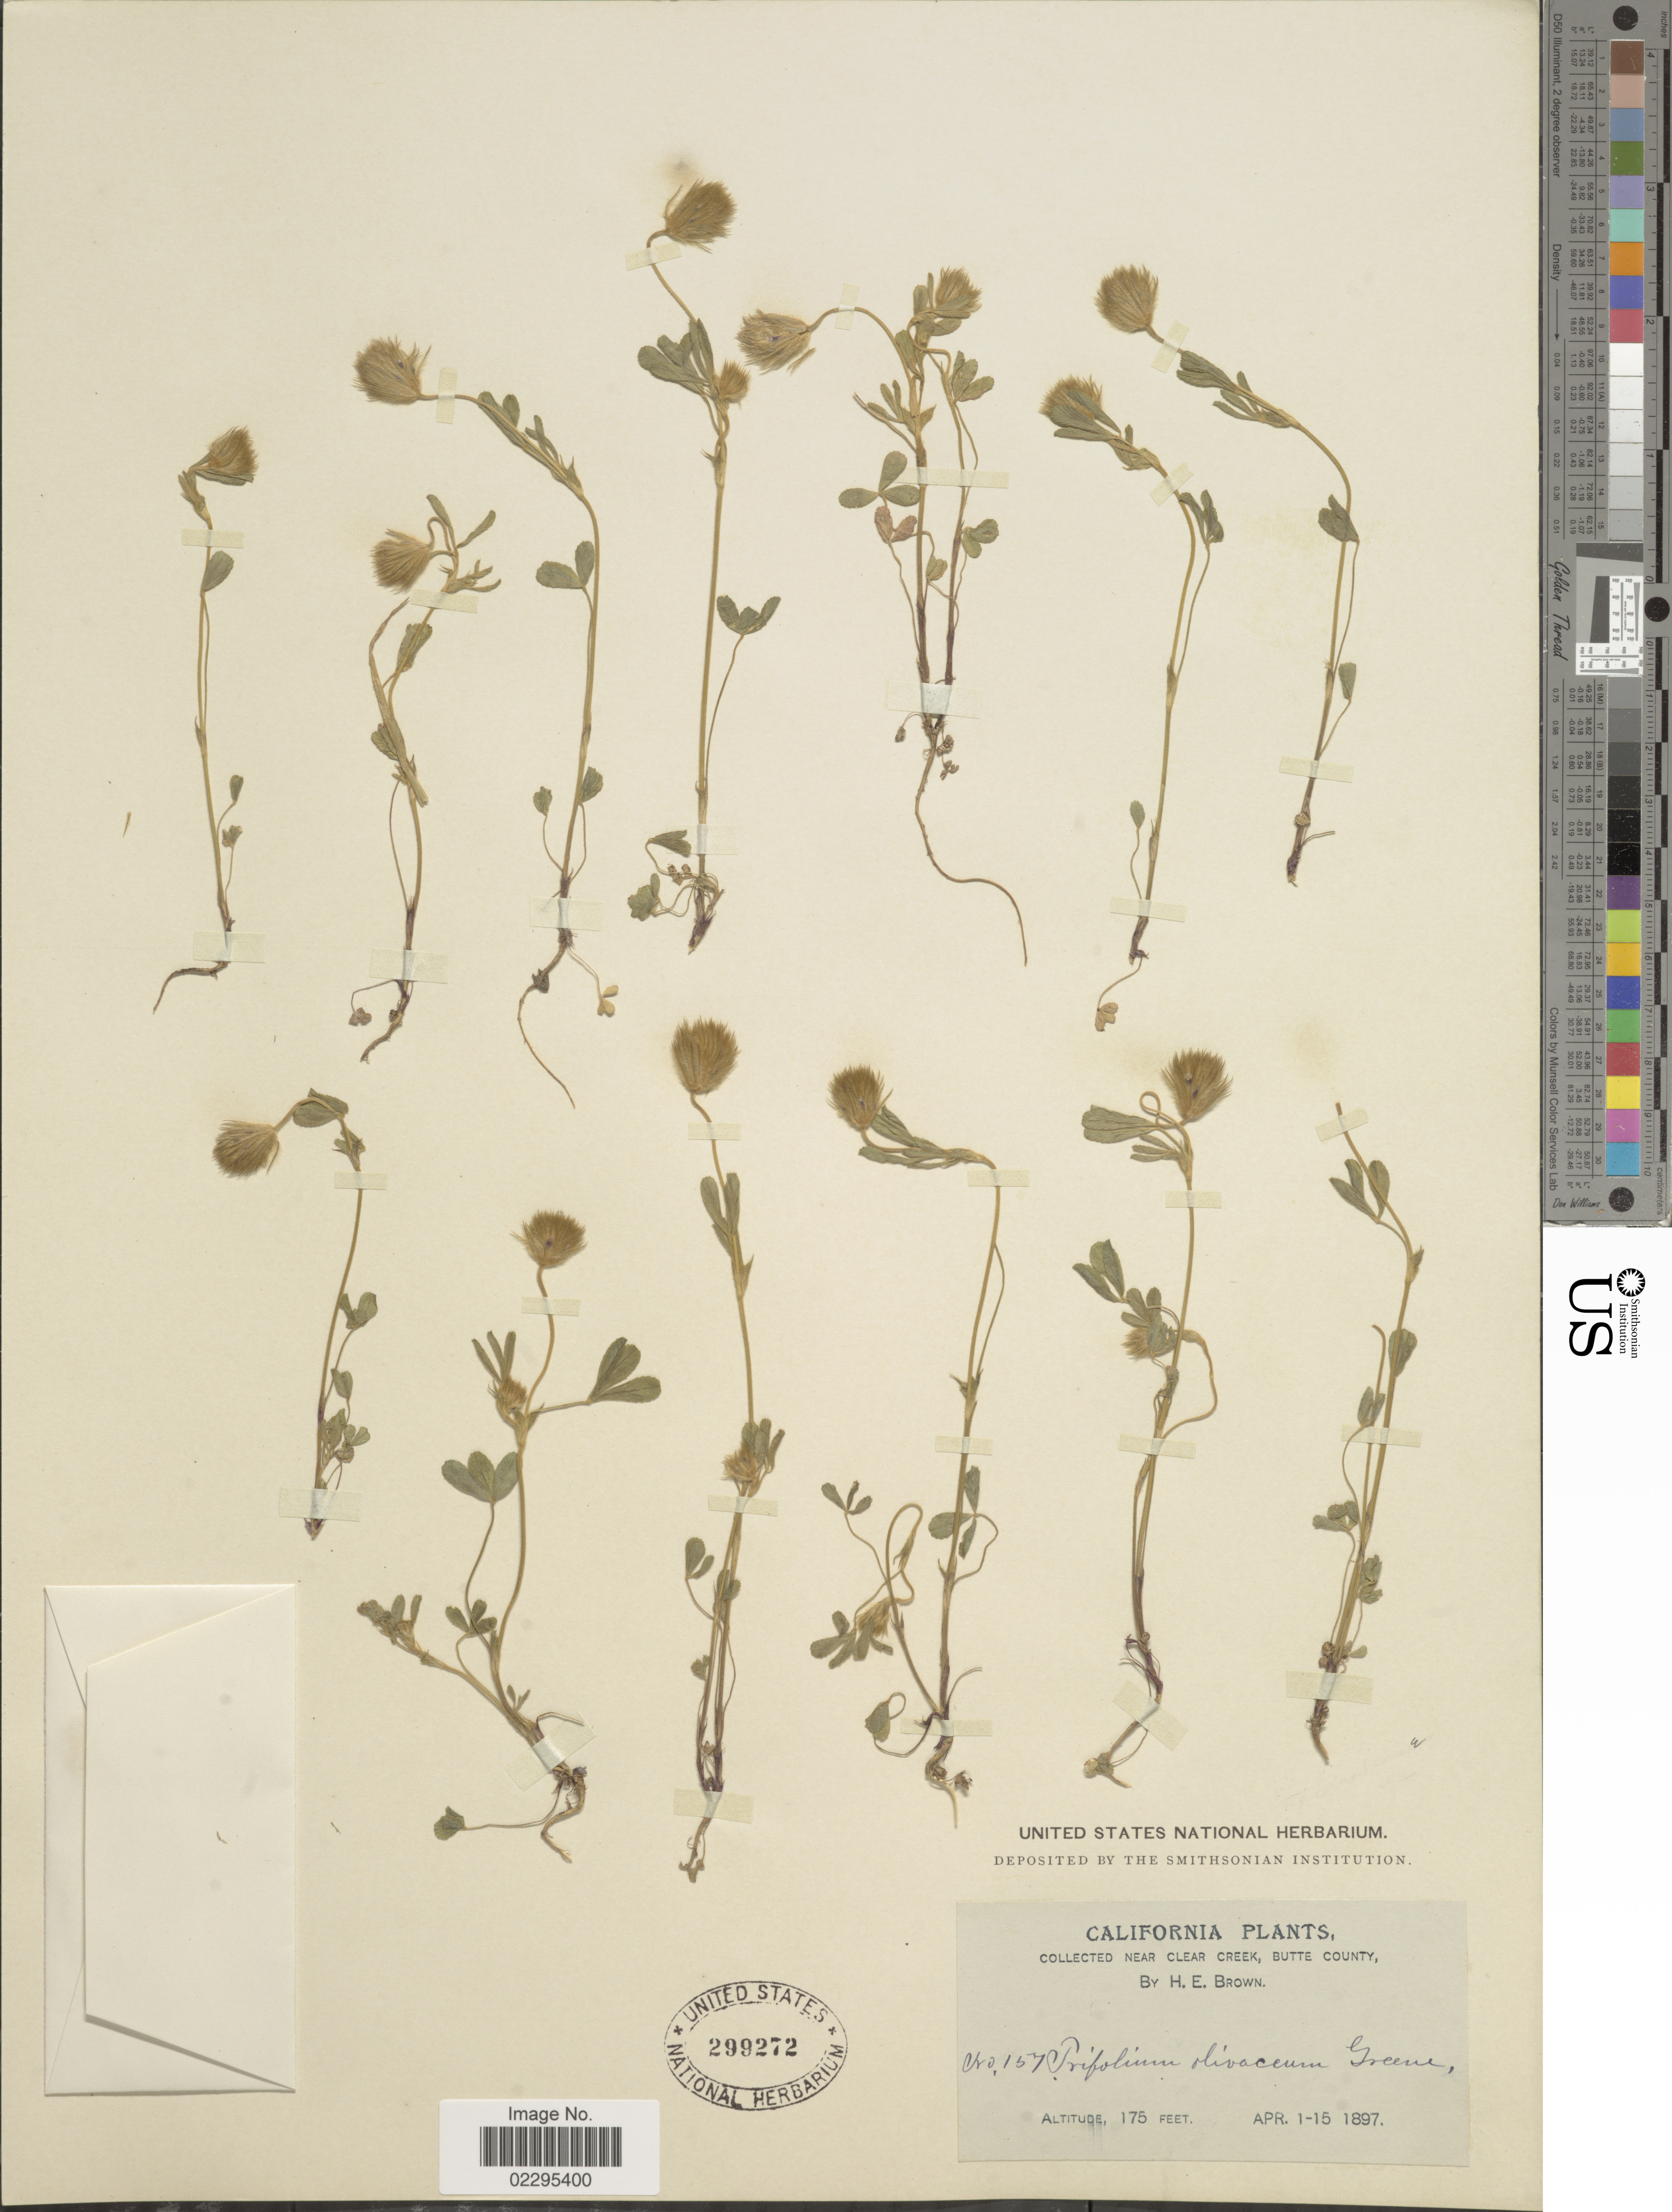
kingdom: Plantae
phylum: Tracheophyta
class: Magnoliopsida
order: Fabales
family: Fabaceae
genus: Trifolium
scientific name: Trifolium albopurpureum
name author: Torr. & A. Gray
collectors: H. E. Brown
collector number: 157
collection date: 1897-04-01/1897-04-15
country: United States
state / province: California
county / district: Butte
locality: California, Near Clear Creek , Butte County.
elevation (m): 53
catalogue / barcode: US 299272